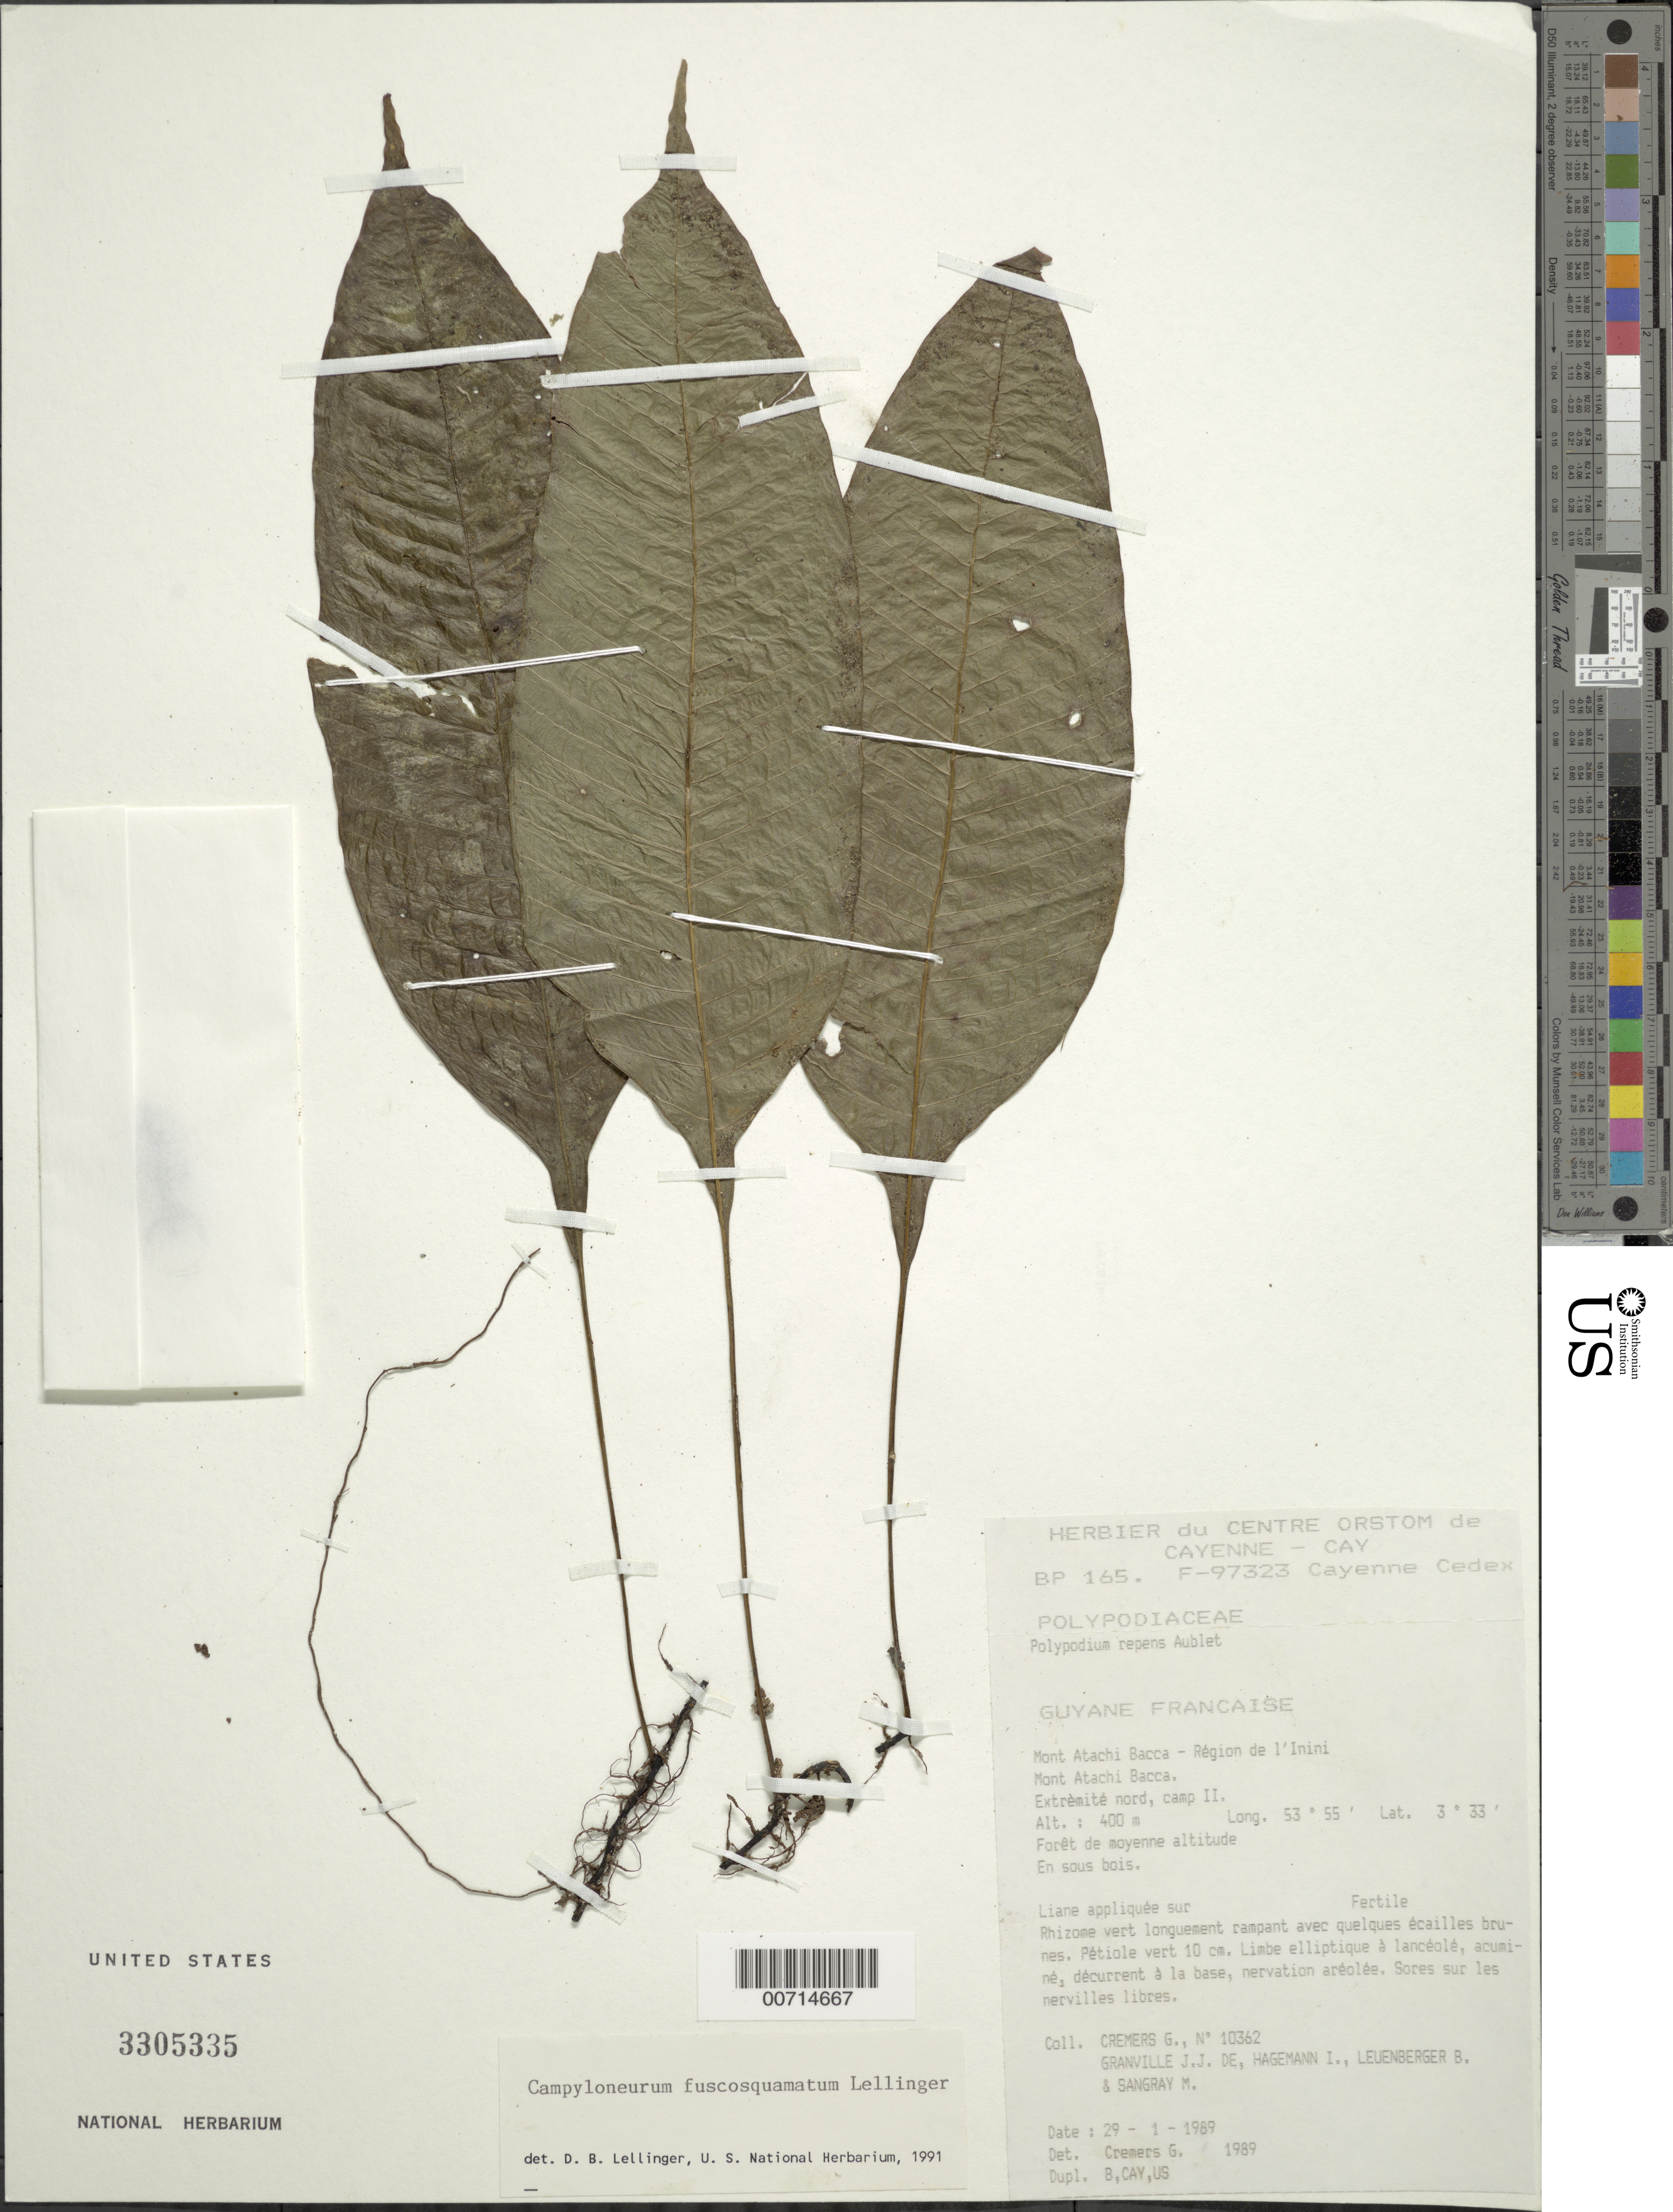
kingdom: Plantae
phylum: Tracheophyta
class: Polypodiopsida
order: Polypodiales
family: Polypodiaceae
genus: Campyloneurum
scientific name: Campyloneurum fuscosquamatum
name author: Lellinger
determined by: Lellinger, David B., (BOT), Smithsonian Institution - National Museum of Natural History (UNITED STATES)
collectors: G. Cremers et al.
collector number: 10362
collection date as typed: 29-Jan-89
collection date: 1989-01-29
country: French Guiana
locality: Mont Atachi Bacca, région de l'Inini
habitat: Forêt de moyenne altitude; en sous bois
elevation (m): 400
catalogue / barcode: US 3305335